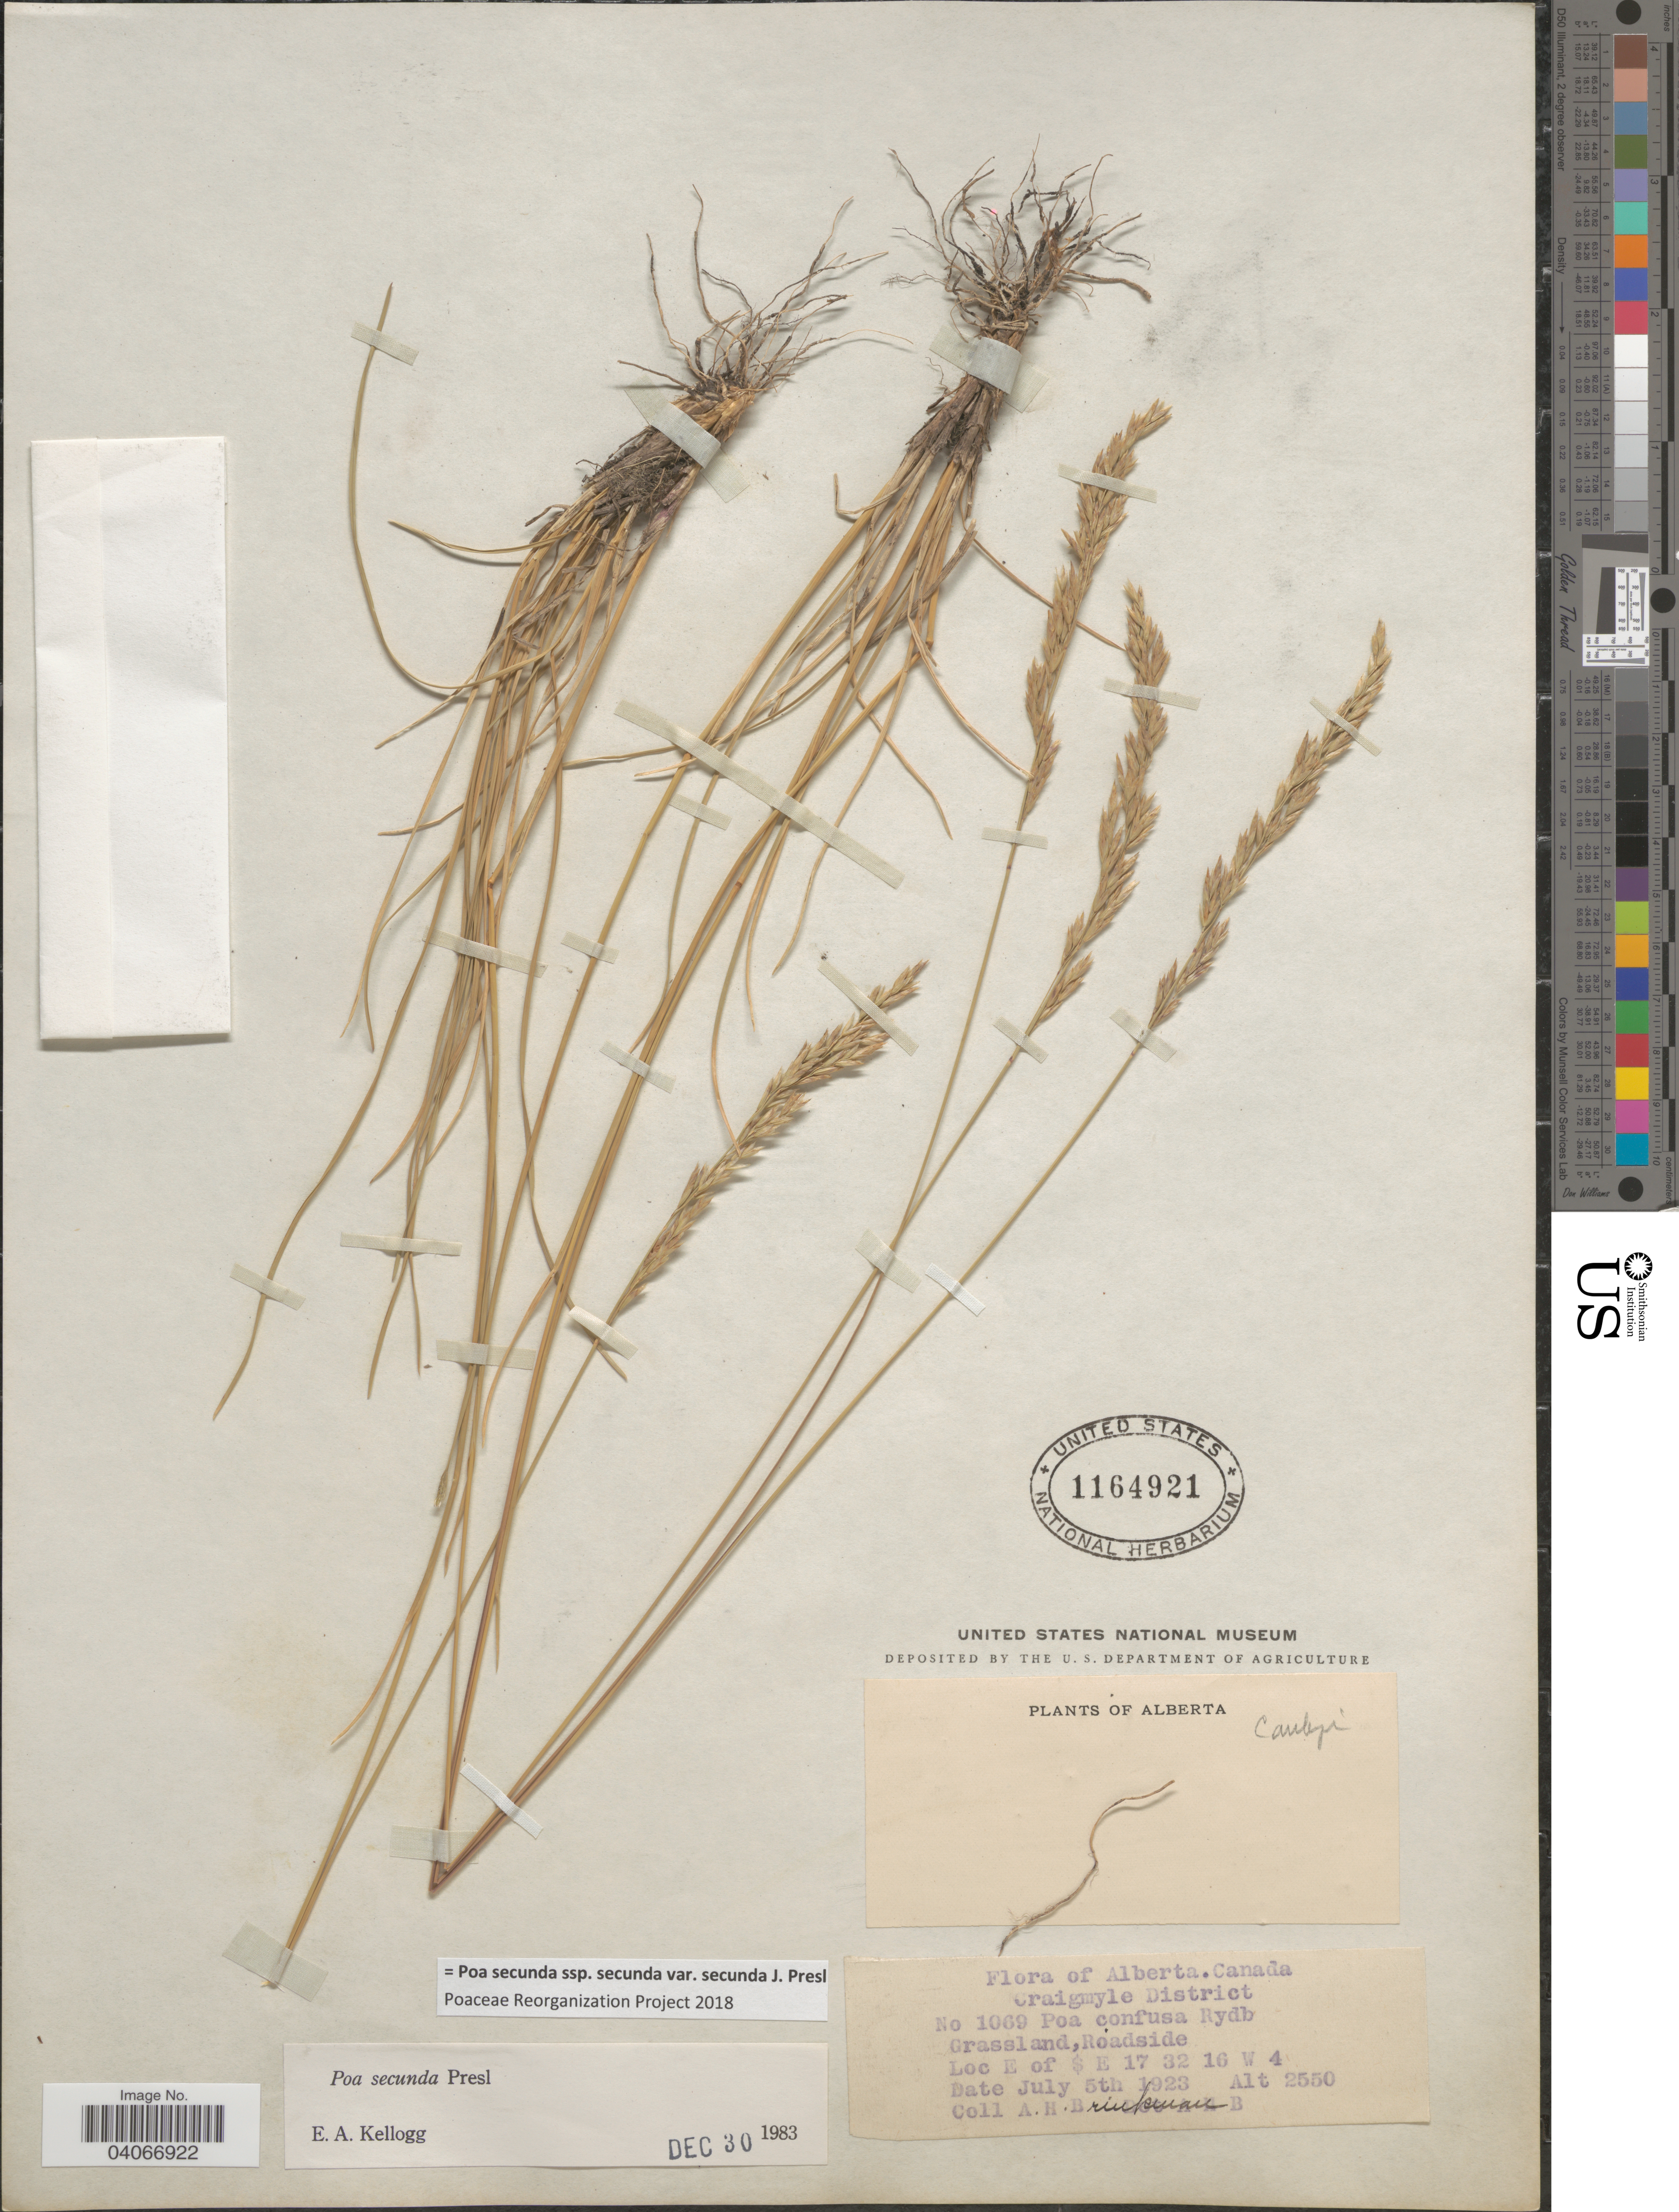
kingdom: Plantae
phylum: Tracheophyta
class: Liliopsida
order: Poales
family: Poaceae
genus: Poa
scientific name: Poa secunda subsp. secunda var. secunda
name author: J. Presl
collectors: A. Brinkman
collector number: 1069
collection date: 1923-07-05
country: Canada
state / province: Alberta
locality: Craigmyle District. Grassland, roadside. E of S E 17 32 16 W 4.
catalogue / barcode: US 1164921